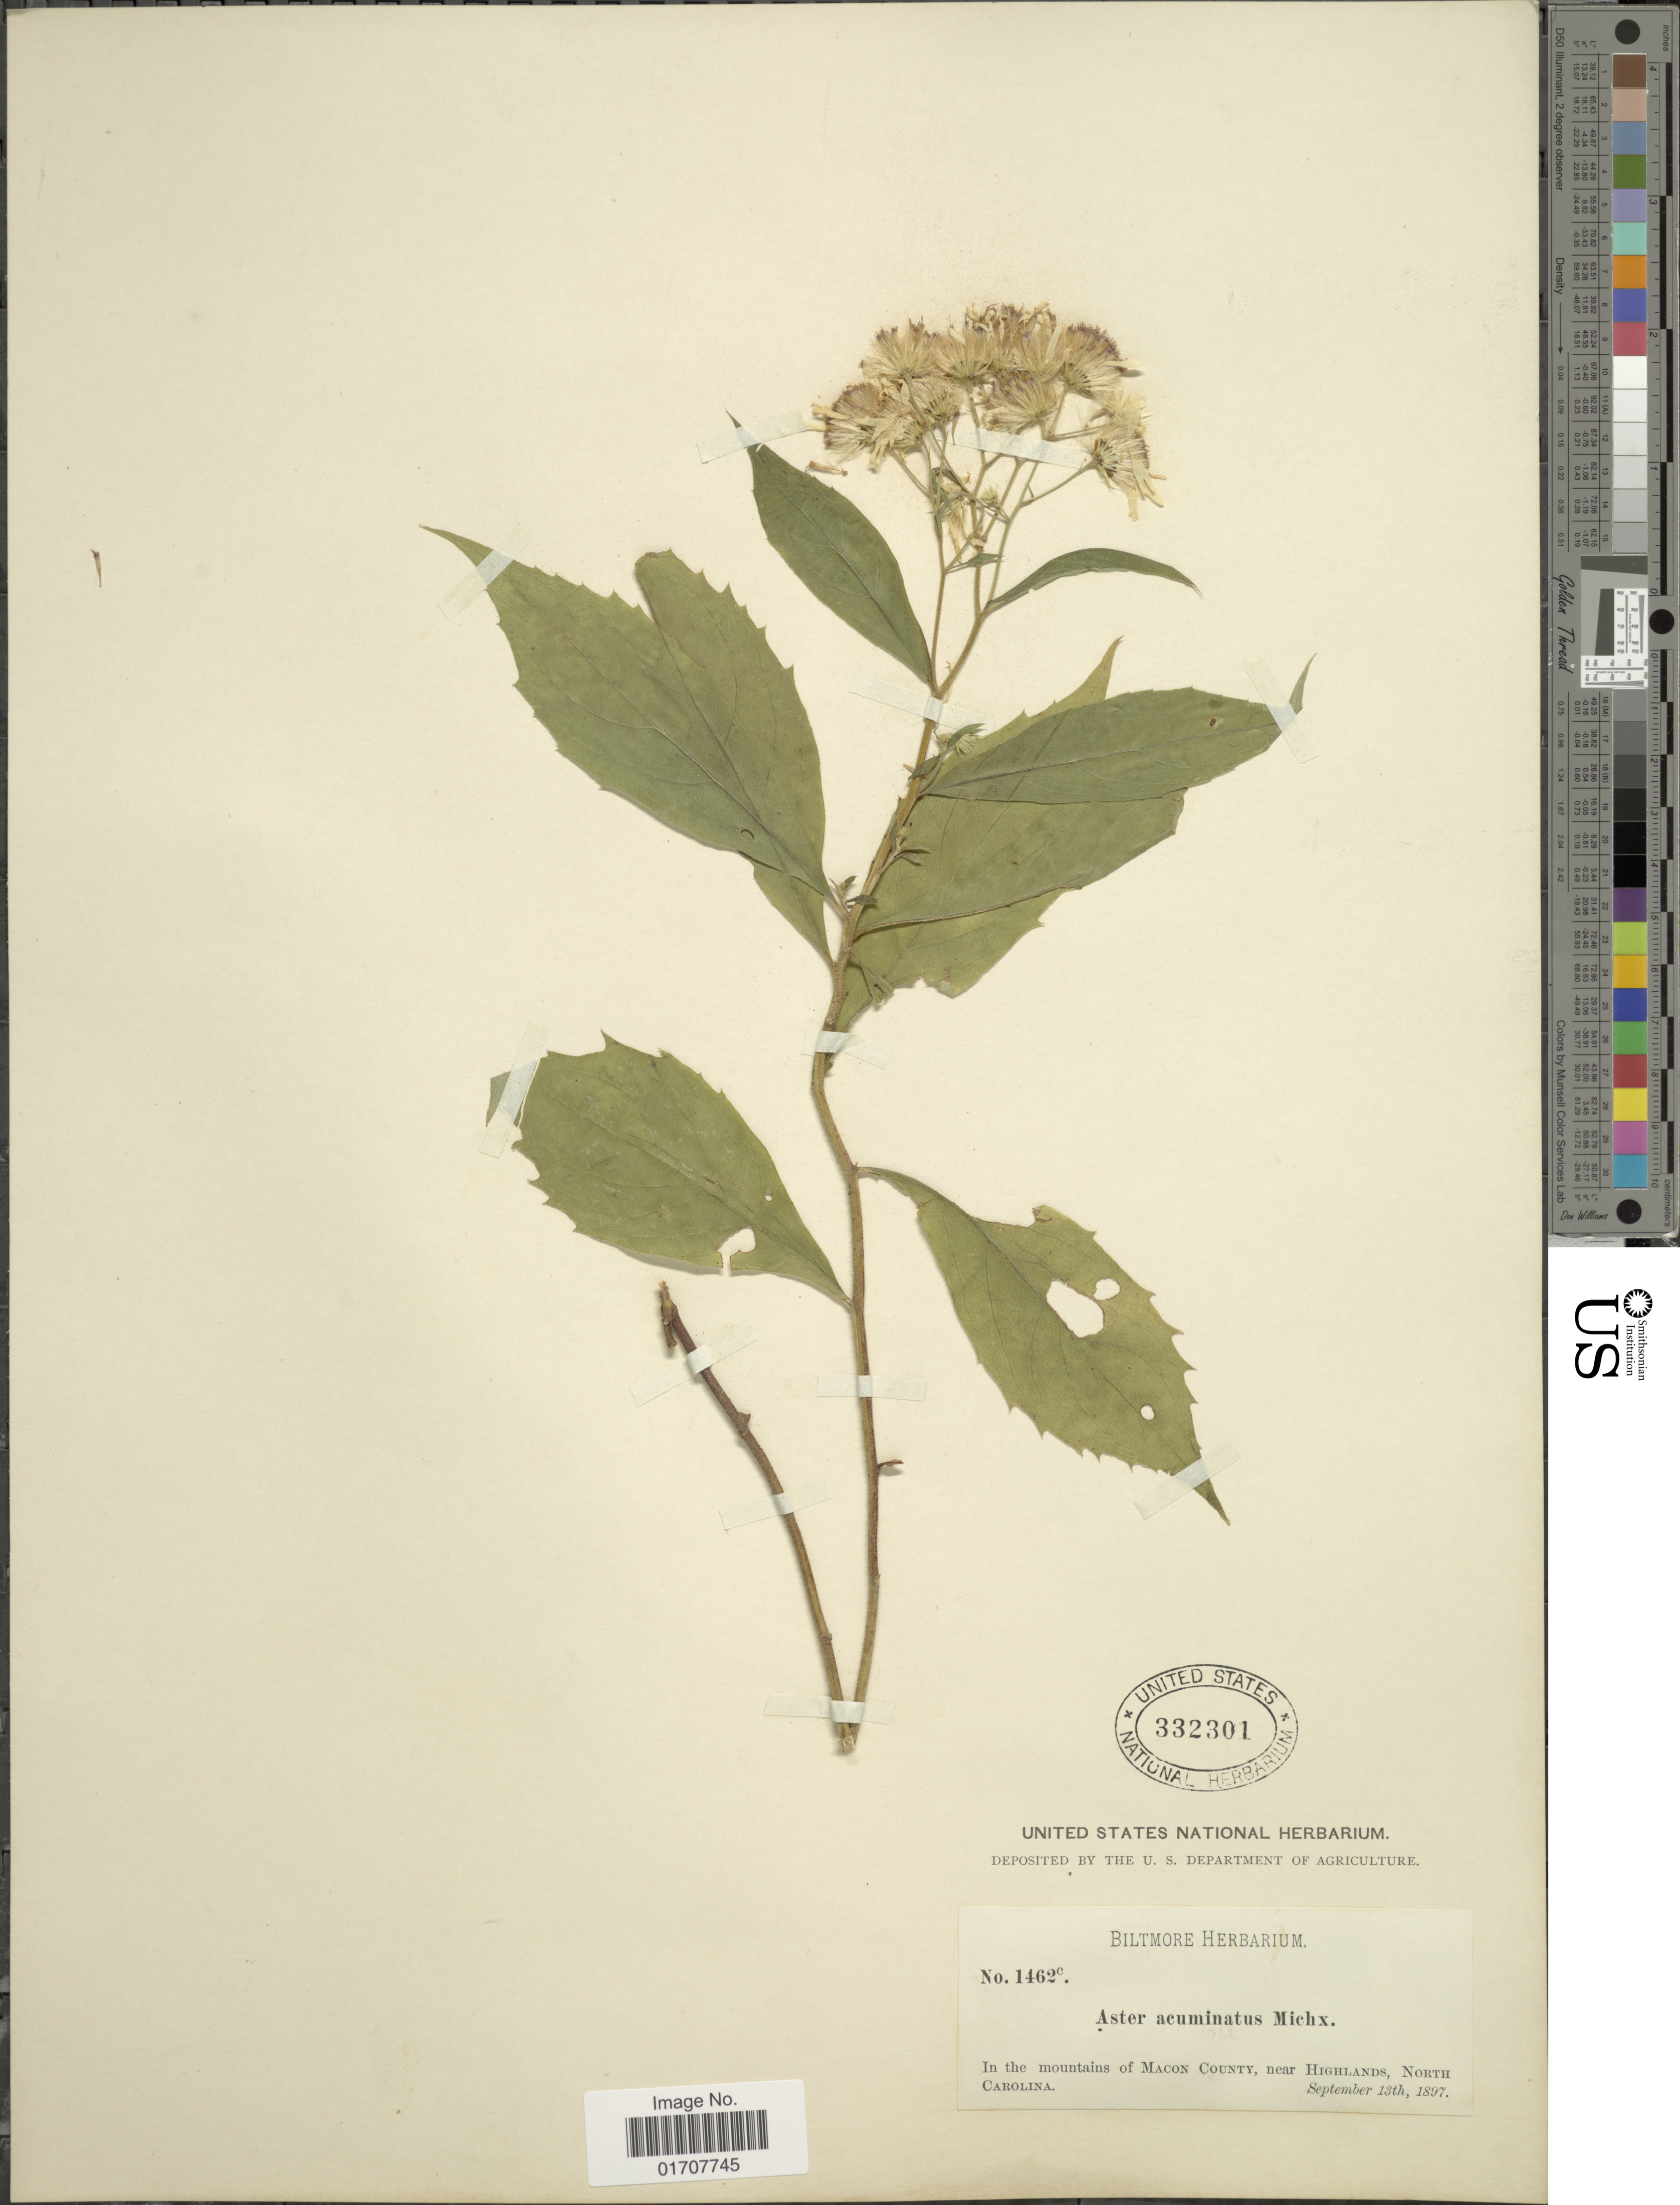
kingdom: Plantae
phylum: Tracheophyta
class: Magnoliopsida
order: Asterales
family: Asteraceae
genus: Oclemena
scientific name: Oclemena acuminata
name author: (Michx.) Greene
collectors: ex herb. Biltmore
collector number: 1462c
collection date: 1897-09-13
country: United States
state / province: North Carolina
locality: In the Mountains of Macon County, near Highlands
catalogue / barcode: US 332301